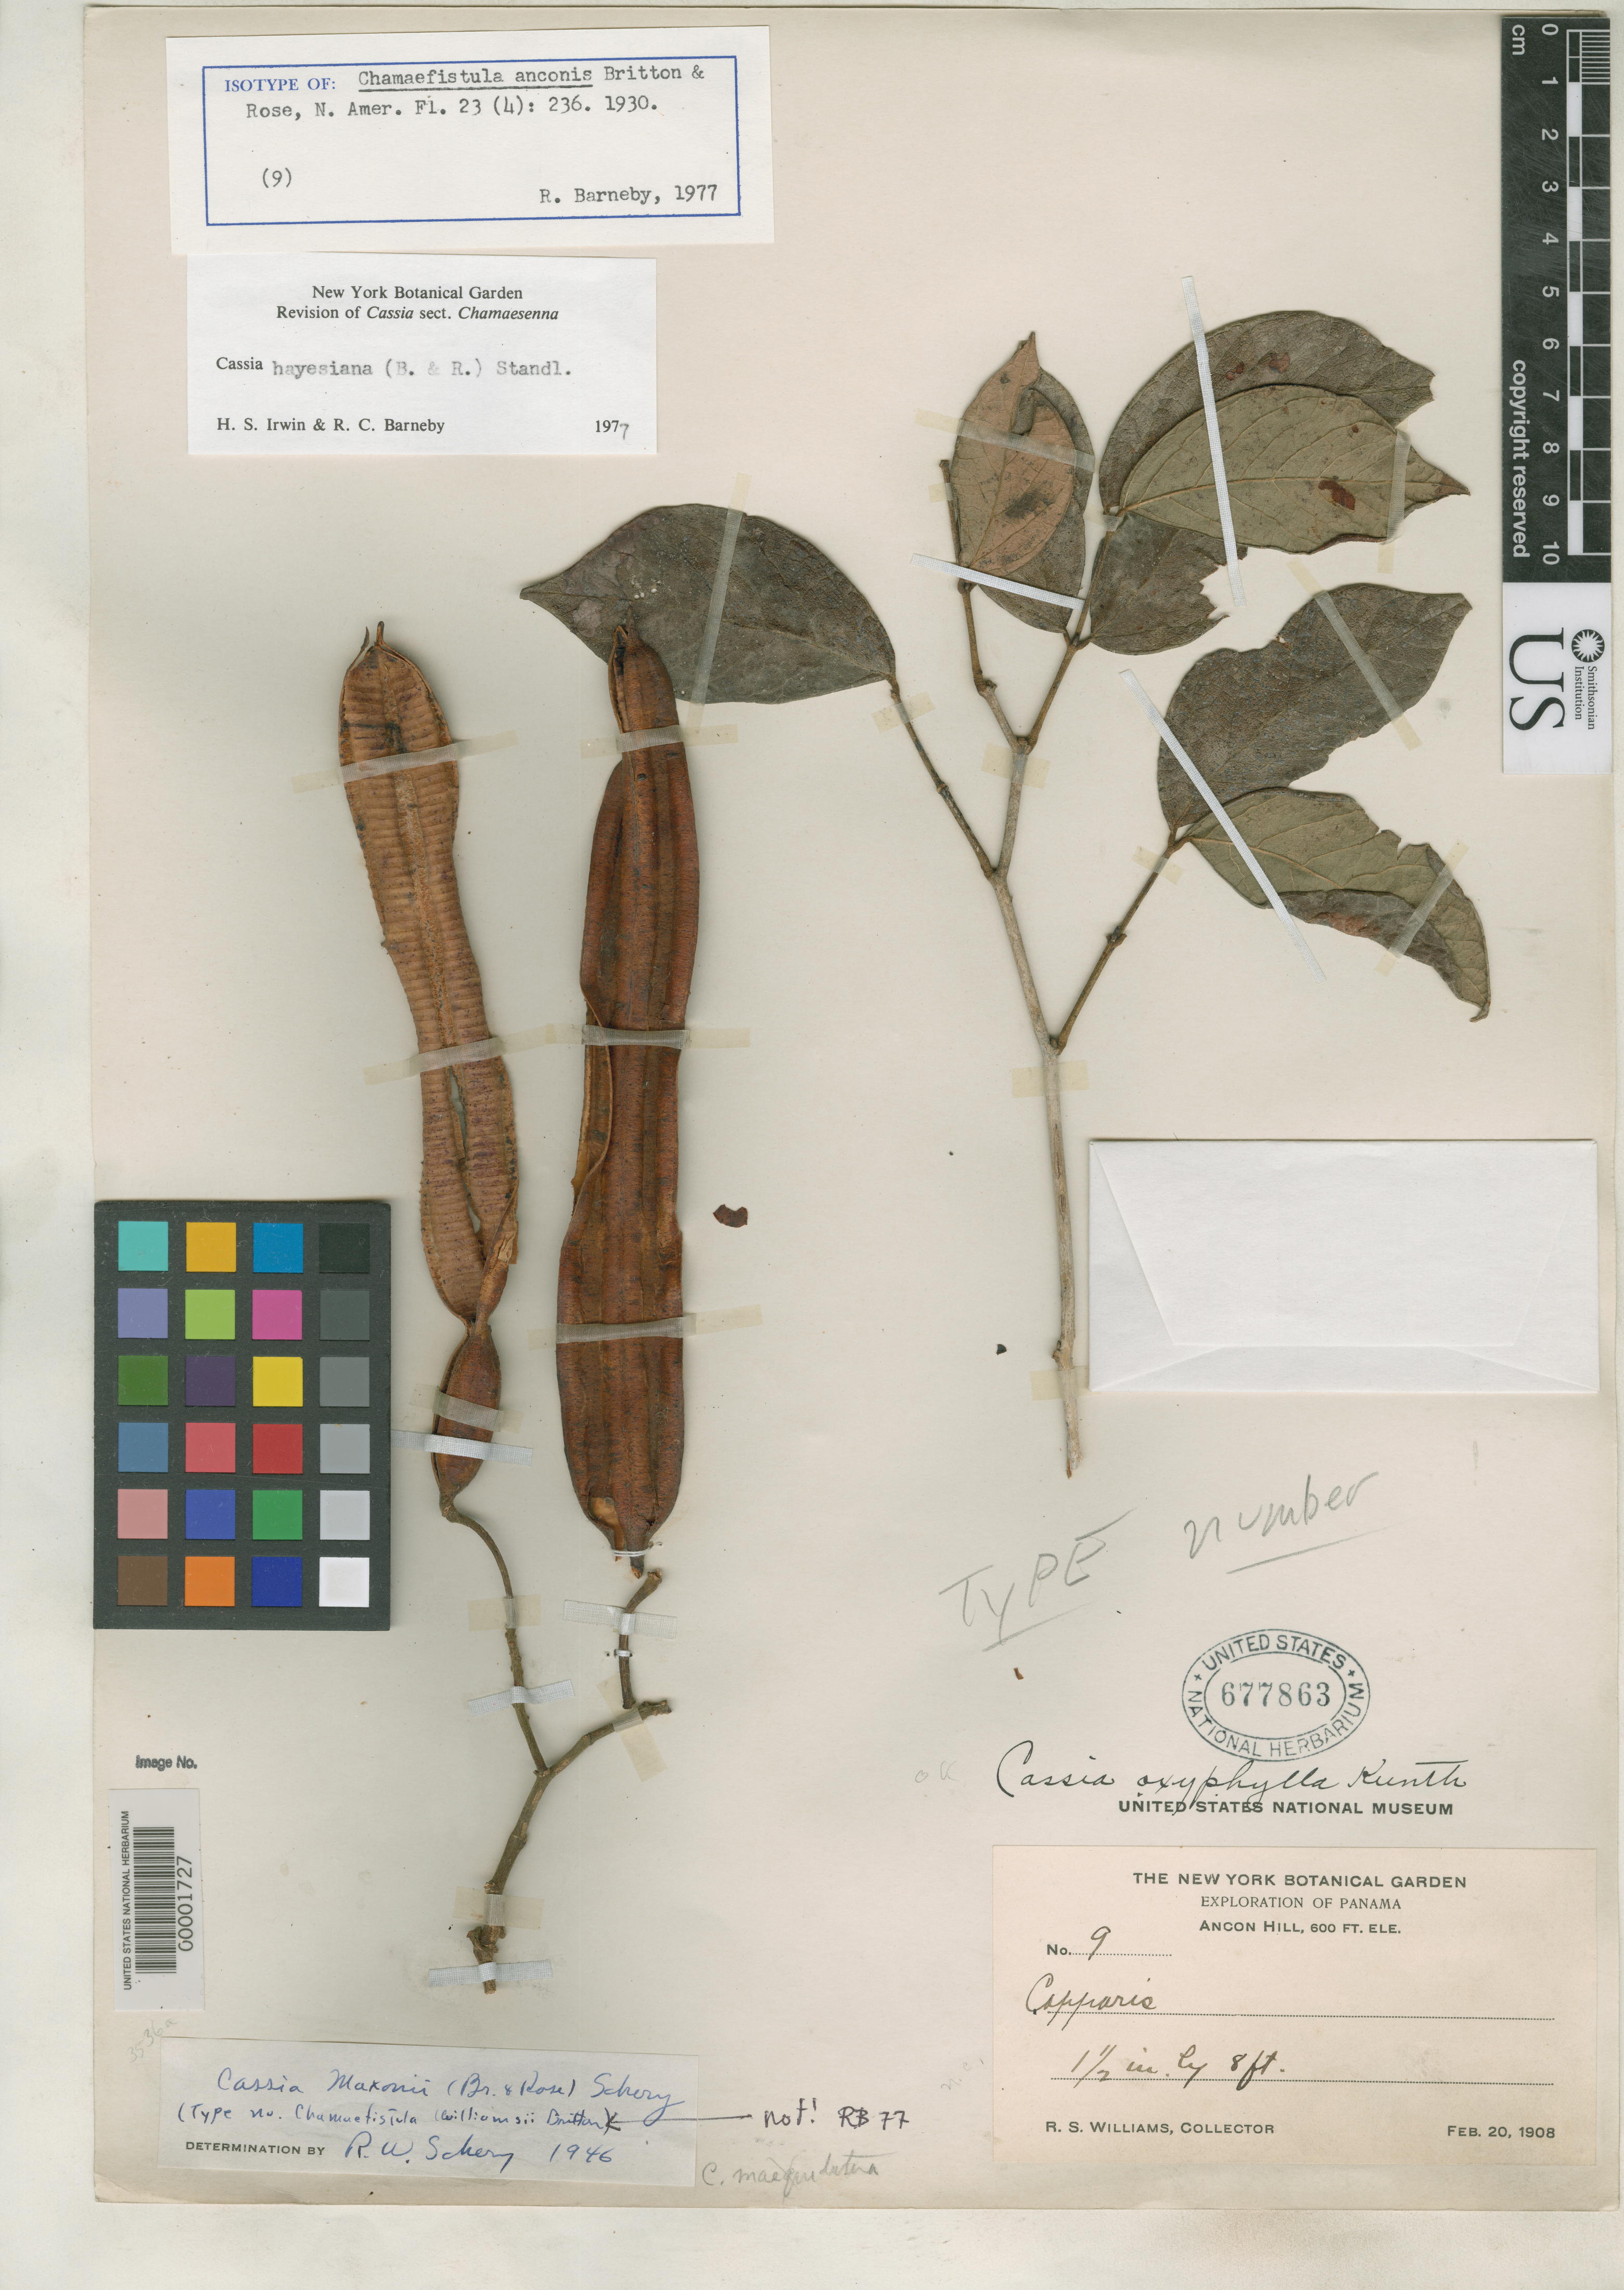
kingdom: Plantae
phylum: Tracheophyta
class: Magnoliopsida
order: Fabales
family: Fabaceae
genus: Chamaefistula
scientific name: Chamaefistula anconis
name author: Britton & Rose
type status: Isotype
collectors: R. S. Williams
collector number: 9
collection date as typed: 20 Feb 1908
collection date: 1908-02-20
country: Panama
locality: Ancon Hill.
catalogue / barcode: US 677863